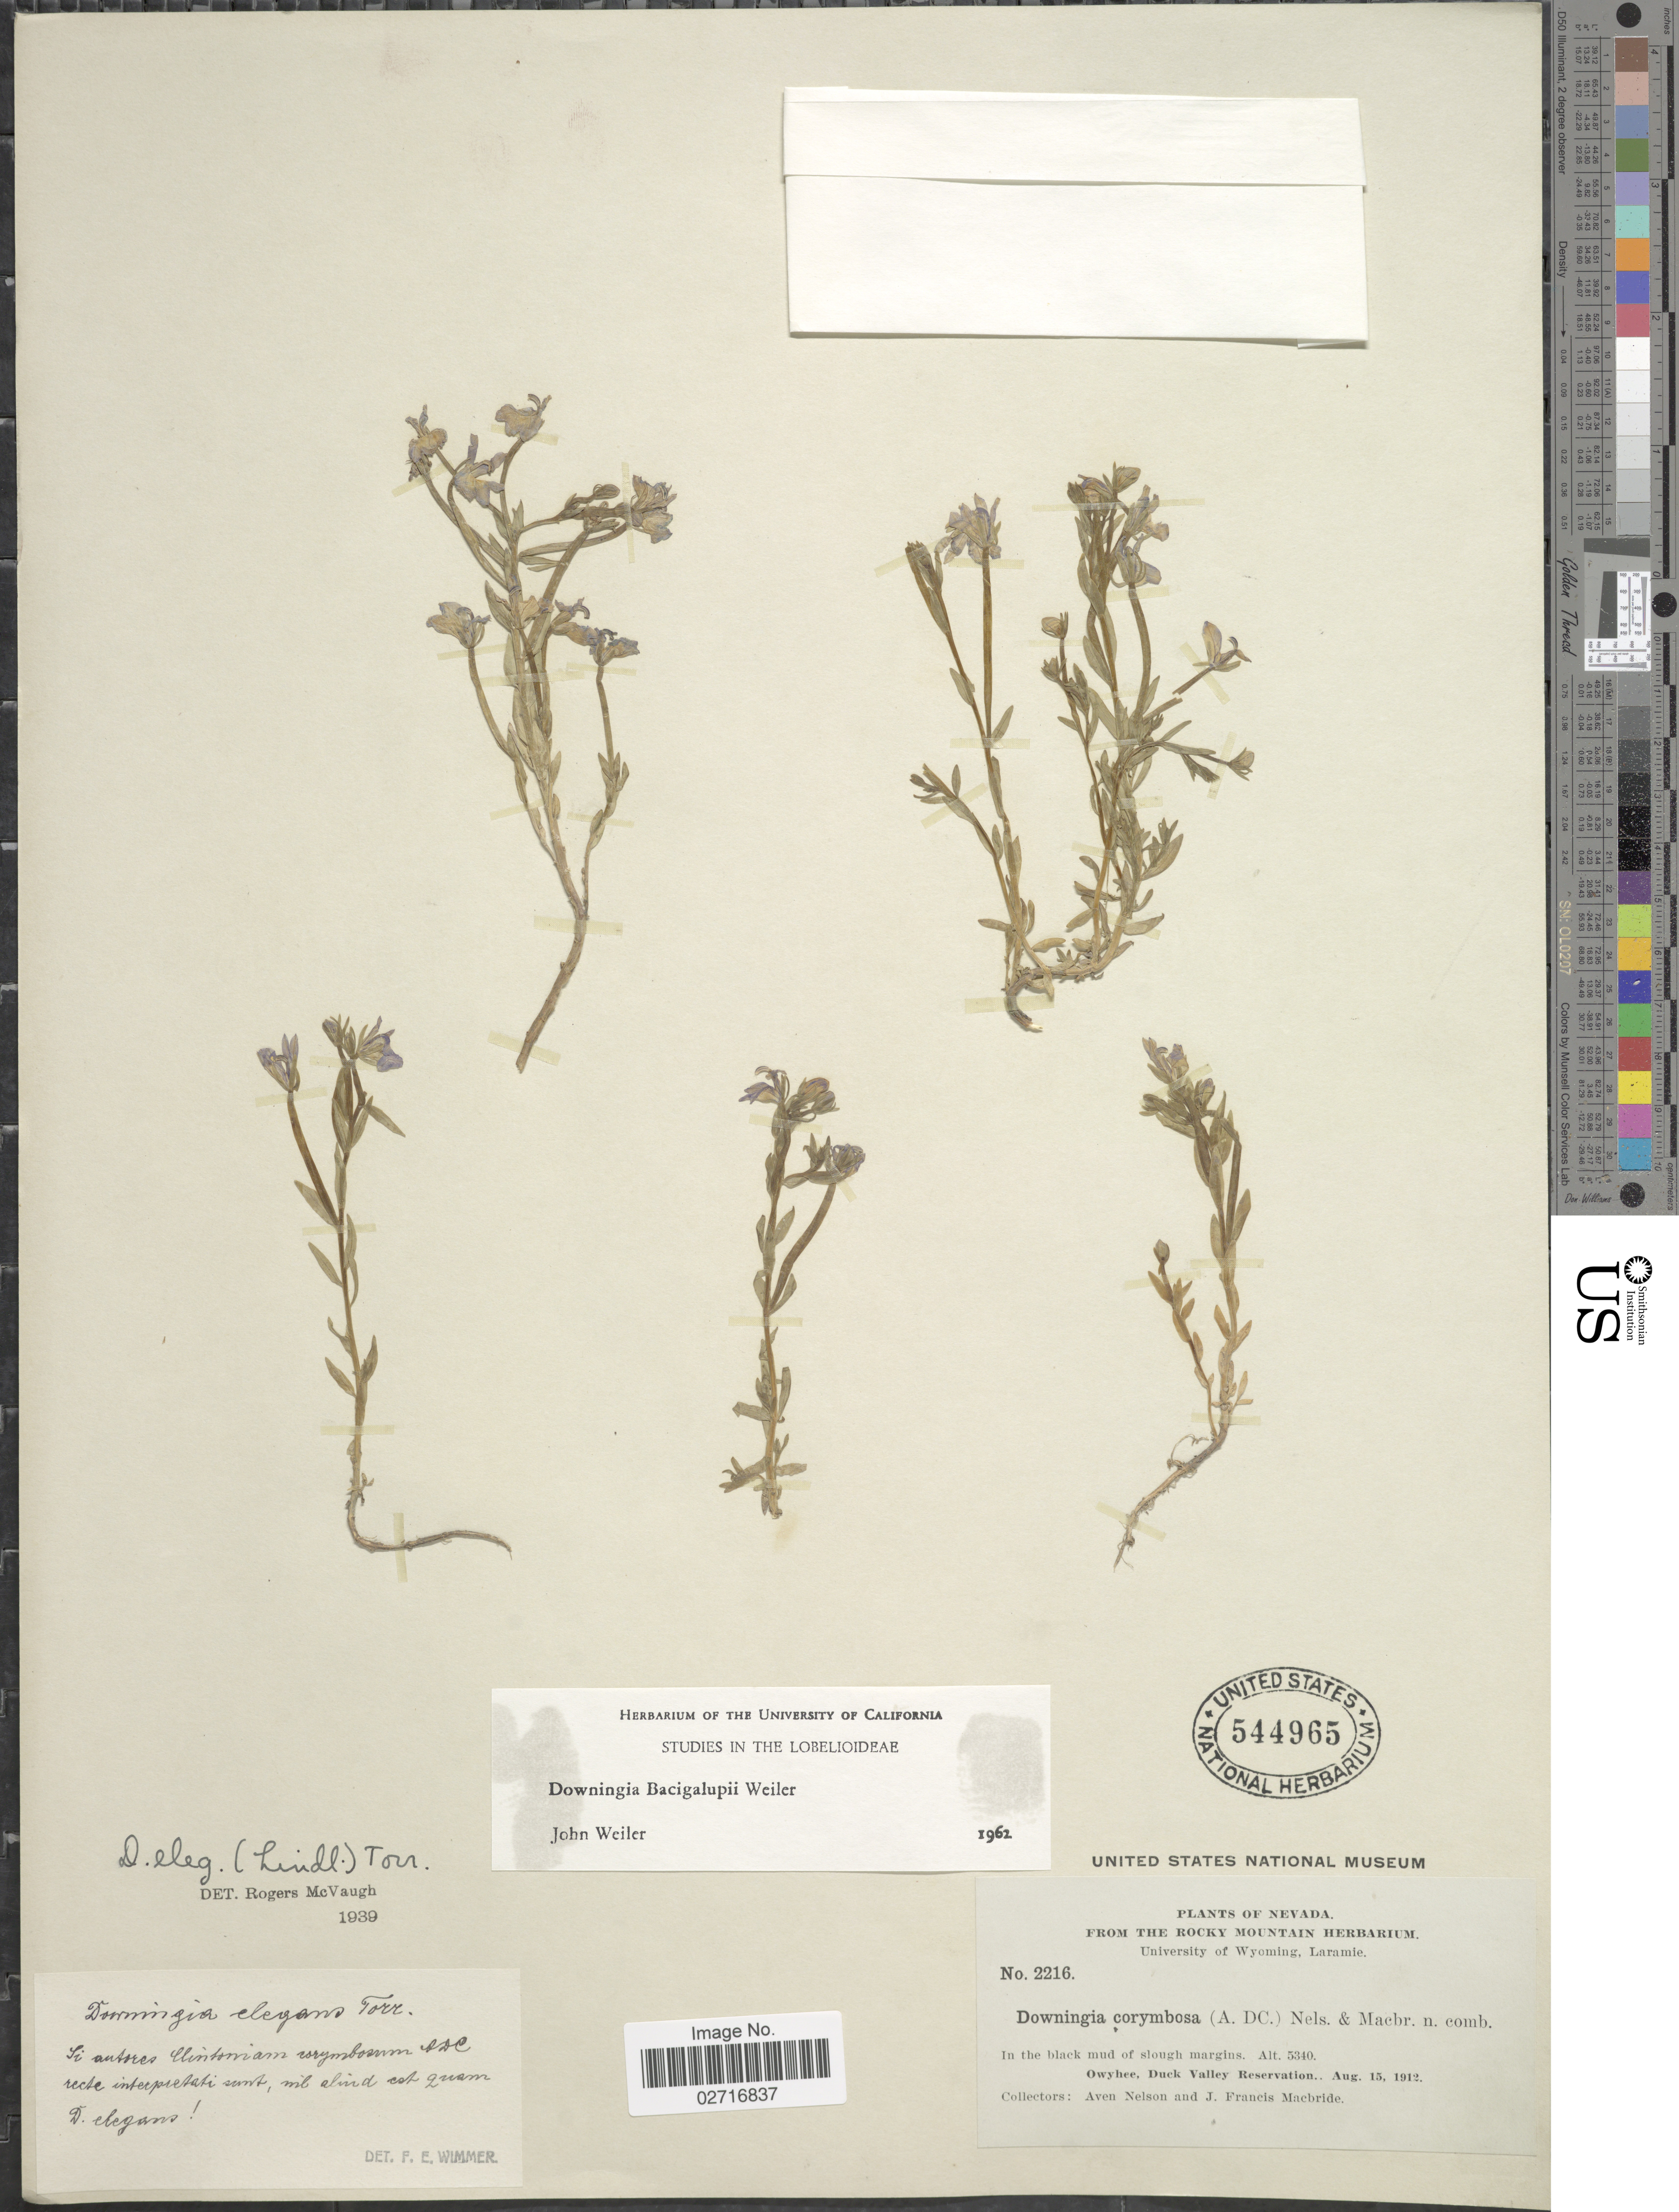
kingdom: Plantae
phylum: Tracheophyta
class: Magnoliopsida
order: Asterales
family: Campanulaceae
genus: Downingia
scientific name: Downingia bacigalupii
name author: Weiler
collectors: A. Nelson & J. F. Macbride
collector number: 2216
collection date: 1912-08-15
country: United States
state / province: Nevada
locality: In the black mud of slough margins, Owyshee, Duck Valley Reservation.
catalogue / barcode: US 544965